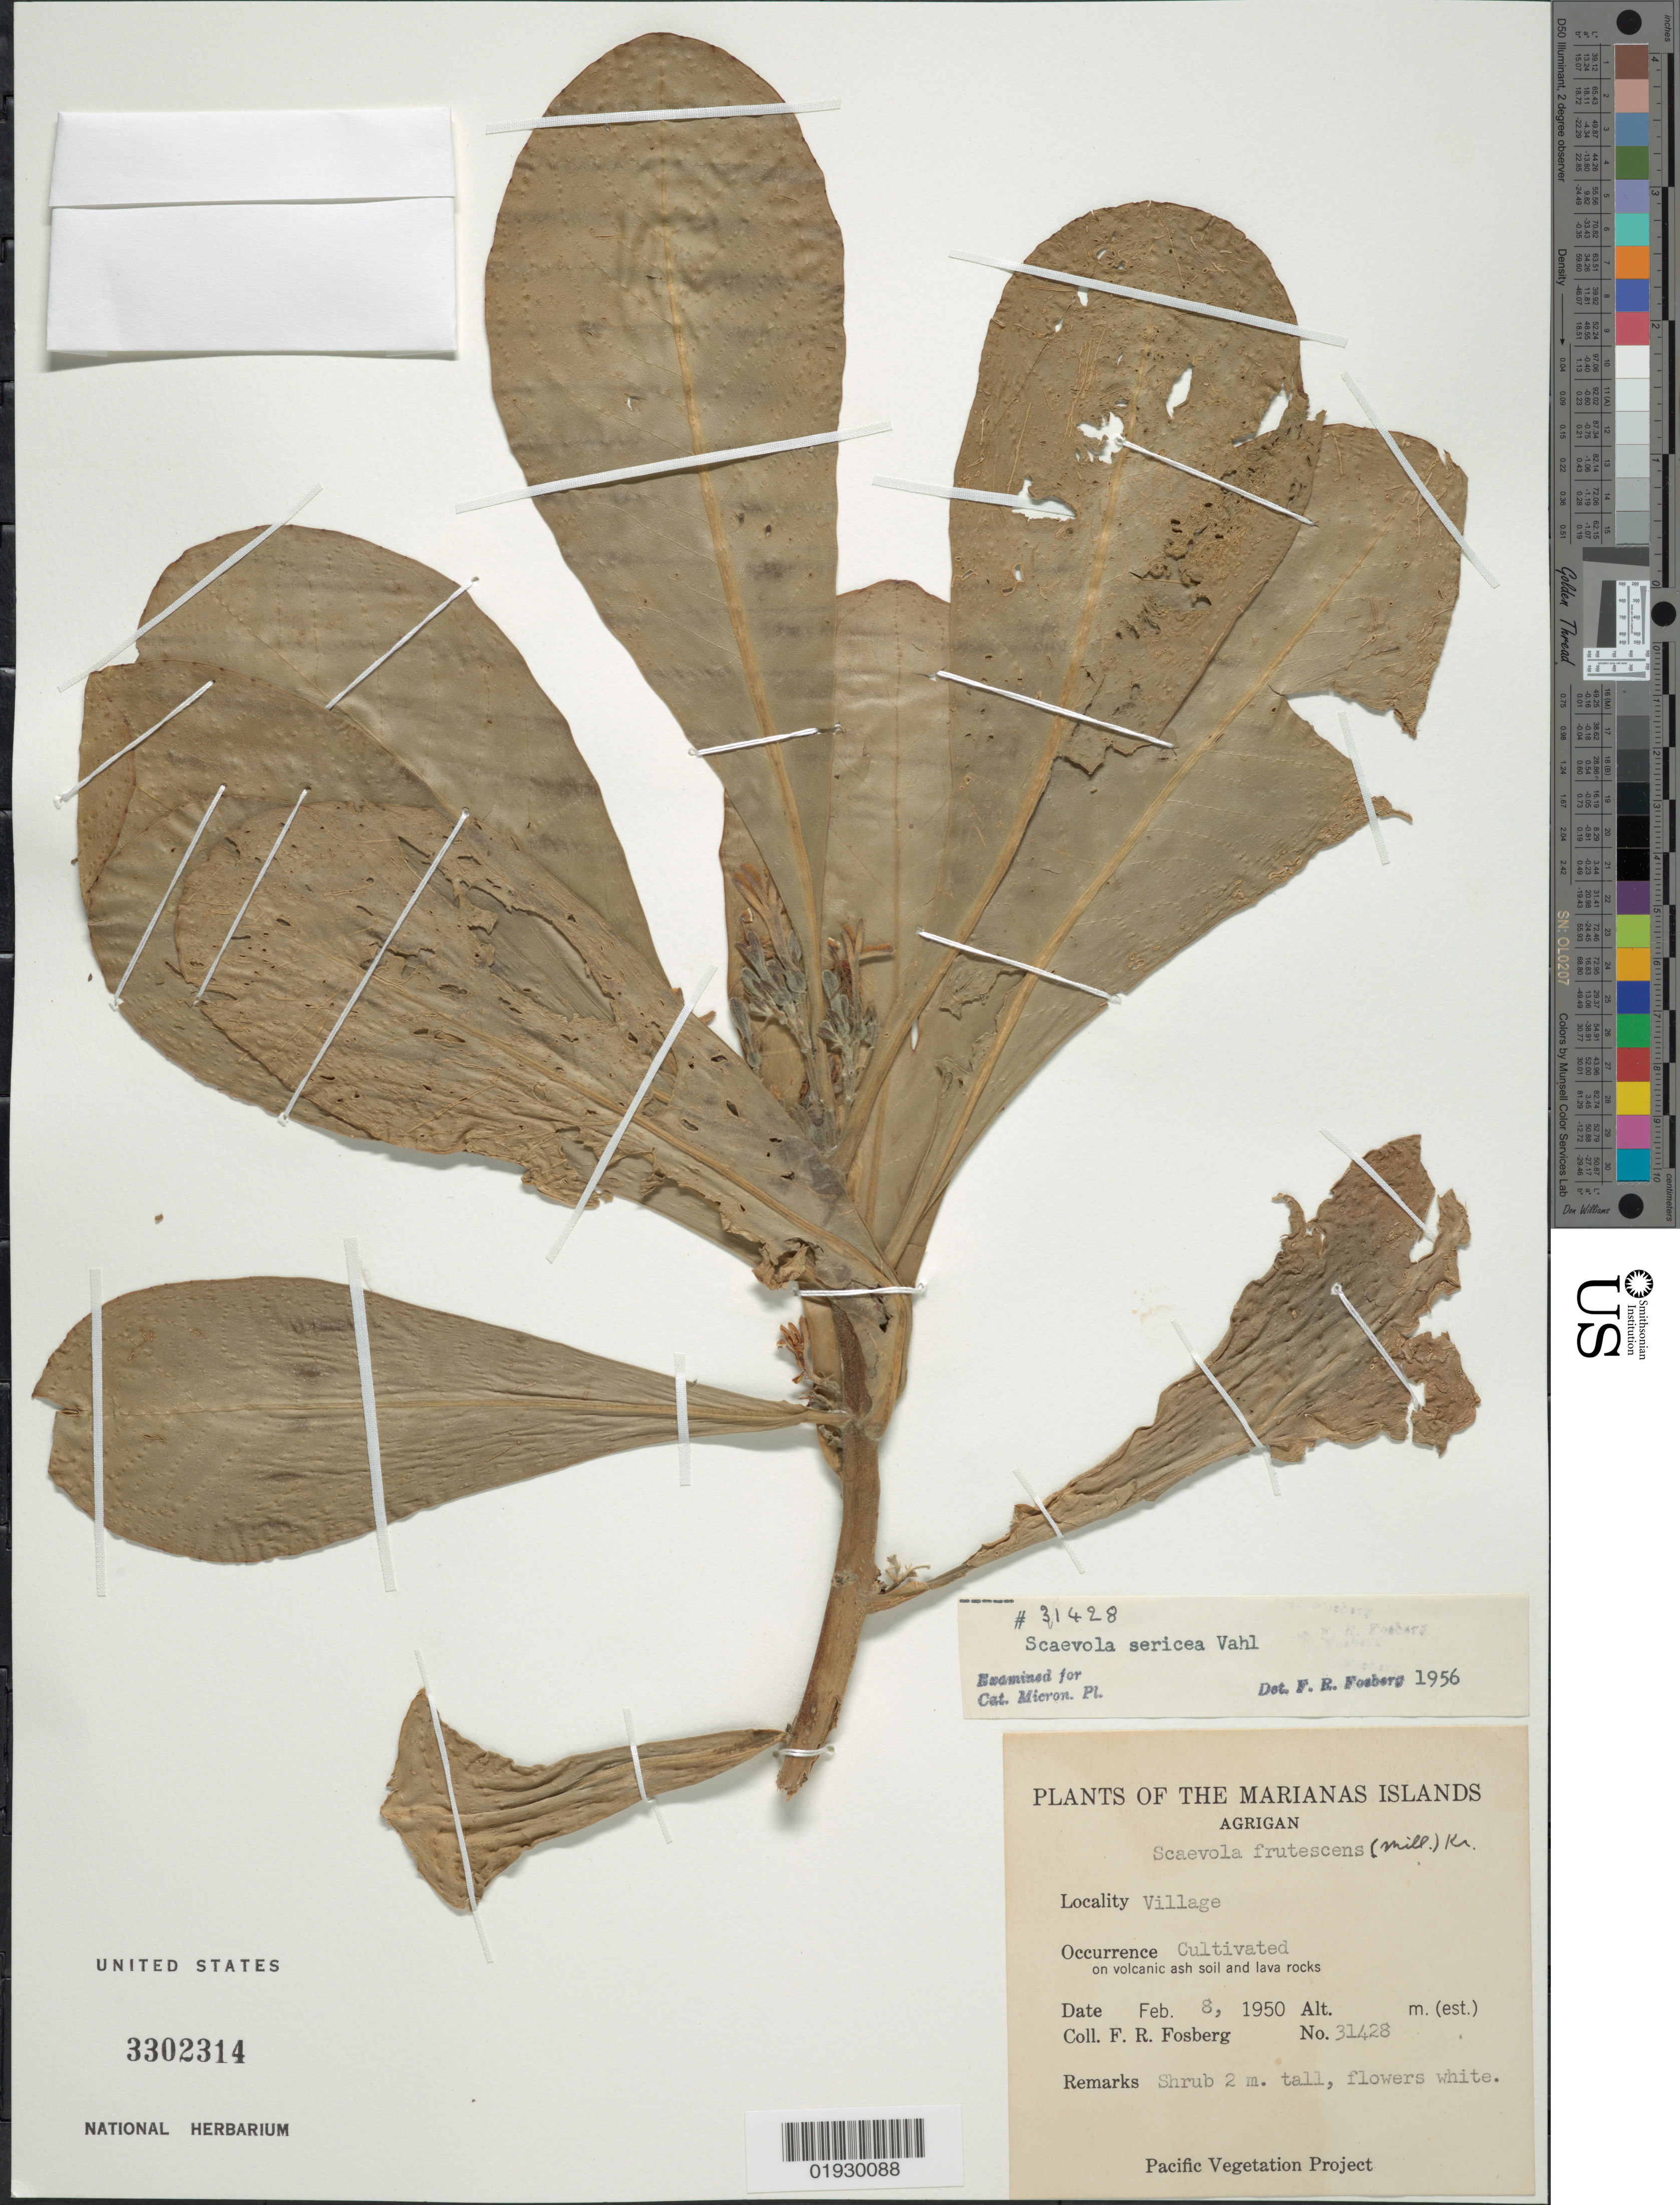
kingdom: Plantae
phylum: Tracheophyta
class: Magnoliopsida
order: Asterales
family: Goodeniaceae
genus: Scaevola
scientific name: Scaevola sericea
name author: Vahl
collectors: F. R. Fosberg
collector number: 31428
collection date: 1950-02-08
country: Northern Mariana Islands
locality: Agrigan, Village, Marianas Islands.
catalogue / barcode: US 3302314